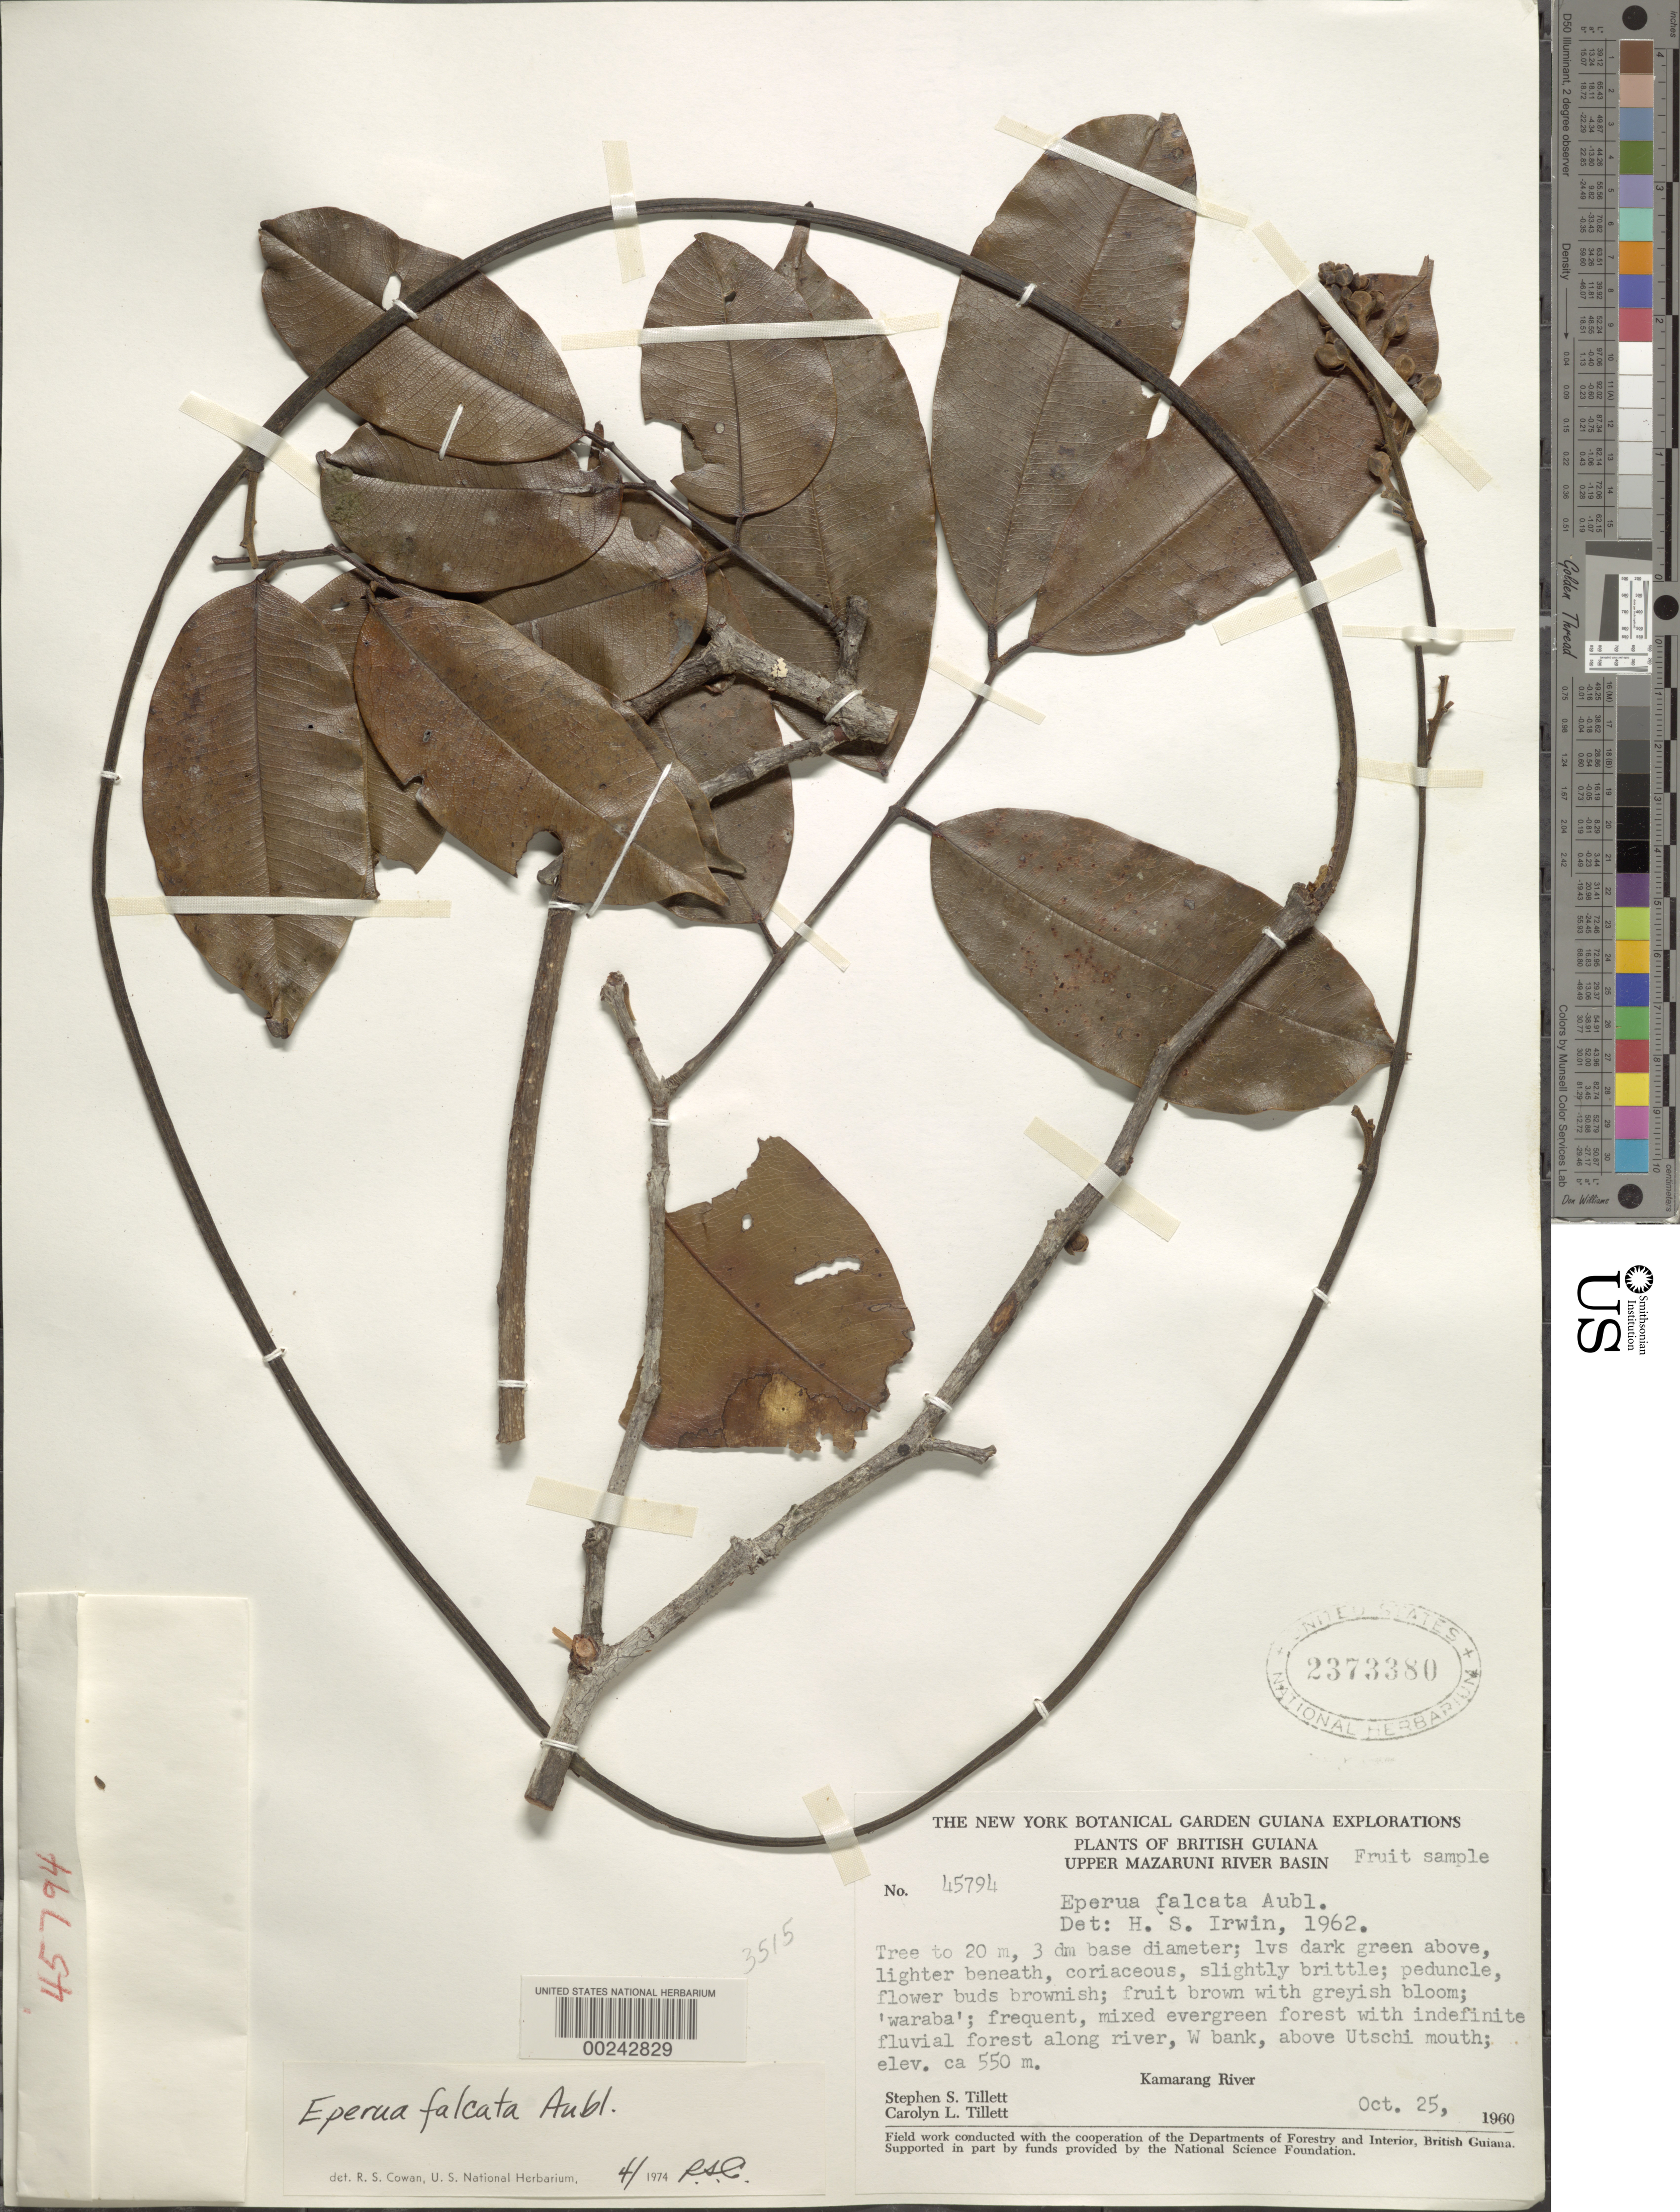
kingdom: Plantae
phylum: Tracheophyta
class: Magnoliopsida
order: Fabales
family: Fabaceae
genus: Eperua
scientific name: Eperua falcata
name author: Aubl.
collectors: S. S. Tillett & C. L. Tillett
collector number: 45794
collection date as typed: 25 Oct 1960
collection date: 1960-10-25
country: Guyana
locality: Along river, w bank, above utschi mouth;icinity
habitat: Mixed evergreen forest with indefinite fluvial forest along river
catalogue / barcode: US 2373380